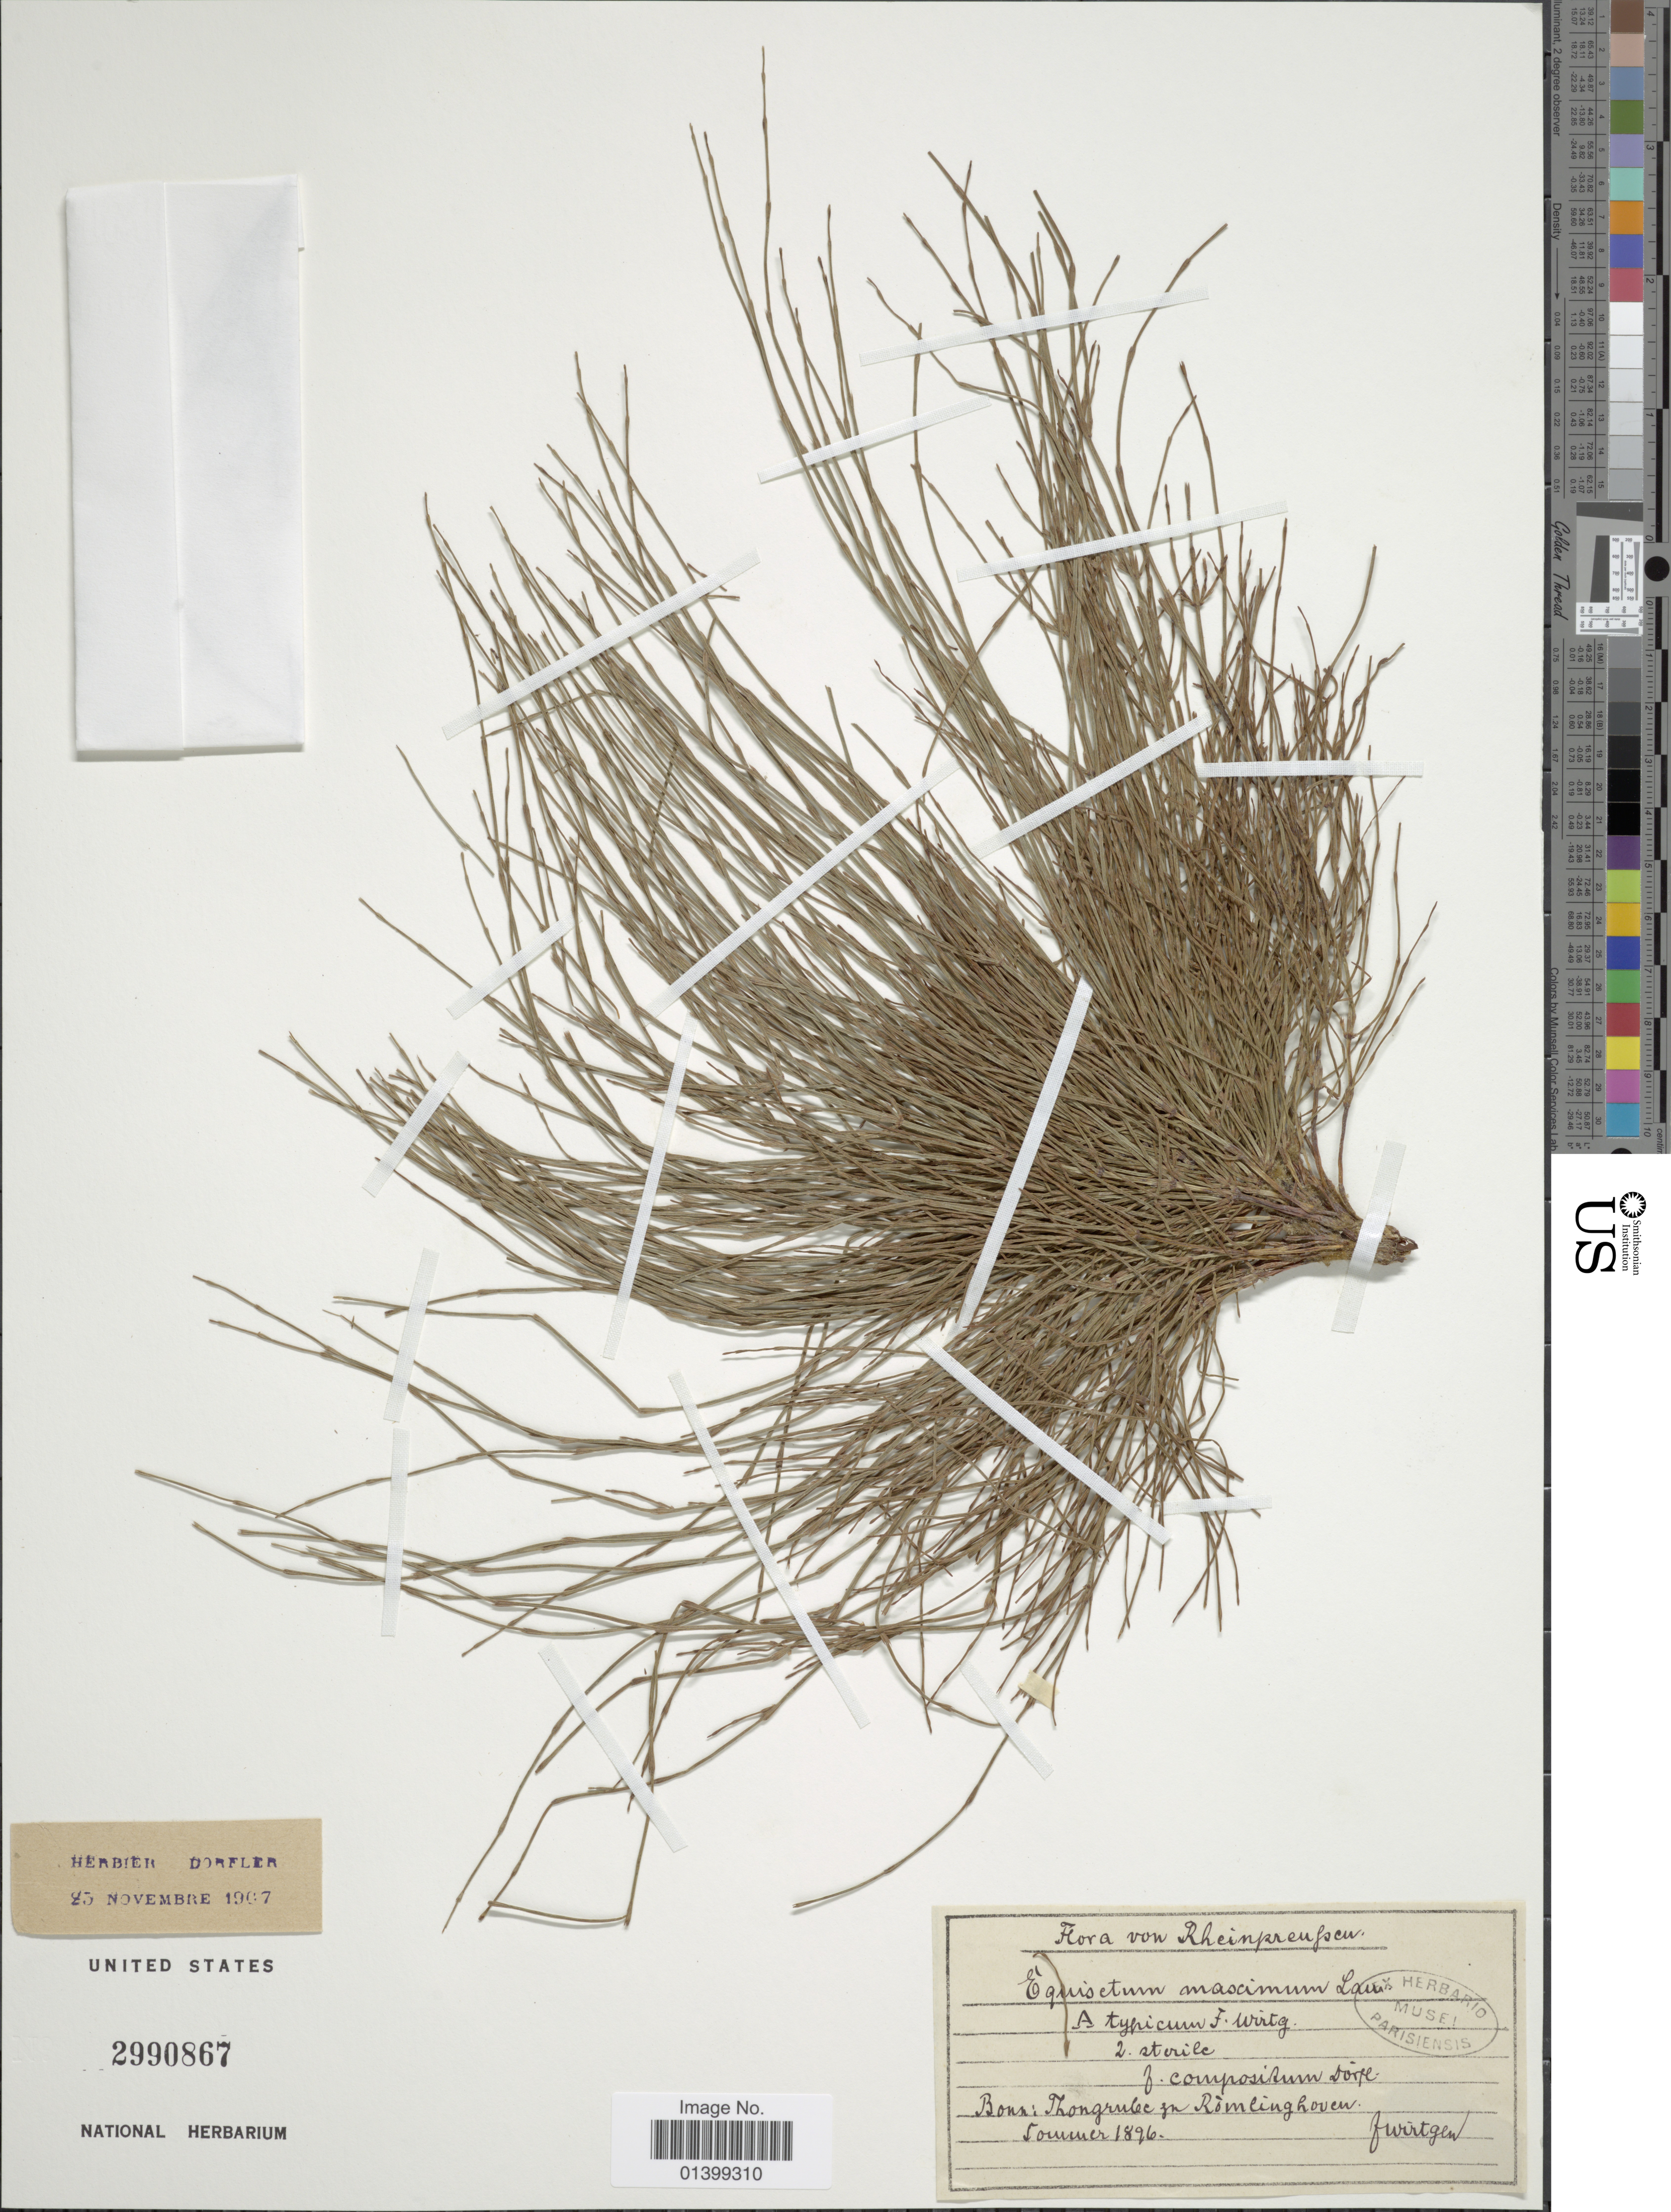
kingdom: Plantae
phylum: Tracheophyta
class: Polypodiopsida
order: Equisetales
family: Equisetaceae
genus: Equisetum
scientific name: Equisetum telmateia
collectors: F. Wirtgen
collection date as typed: Sommer 1896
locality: Flora von Rheinpreussen. Bonn: Thongrube zu Romlinghoven [interpreted]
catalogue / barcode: US 2990867